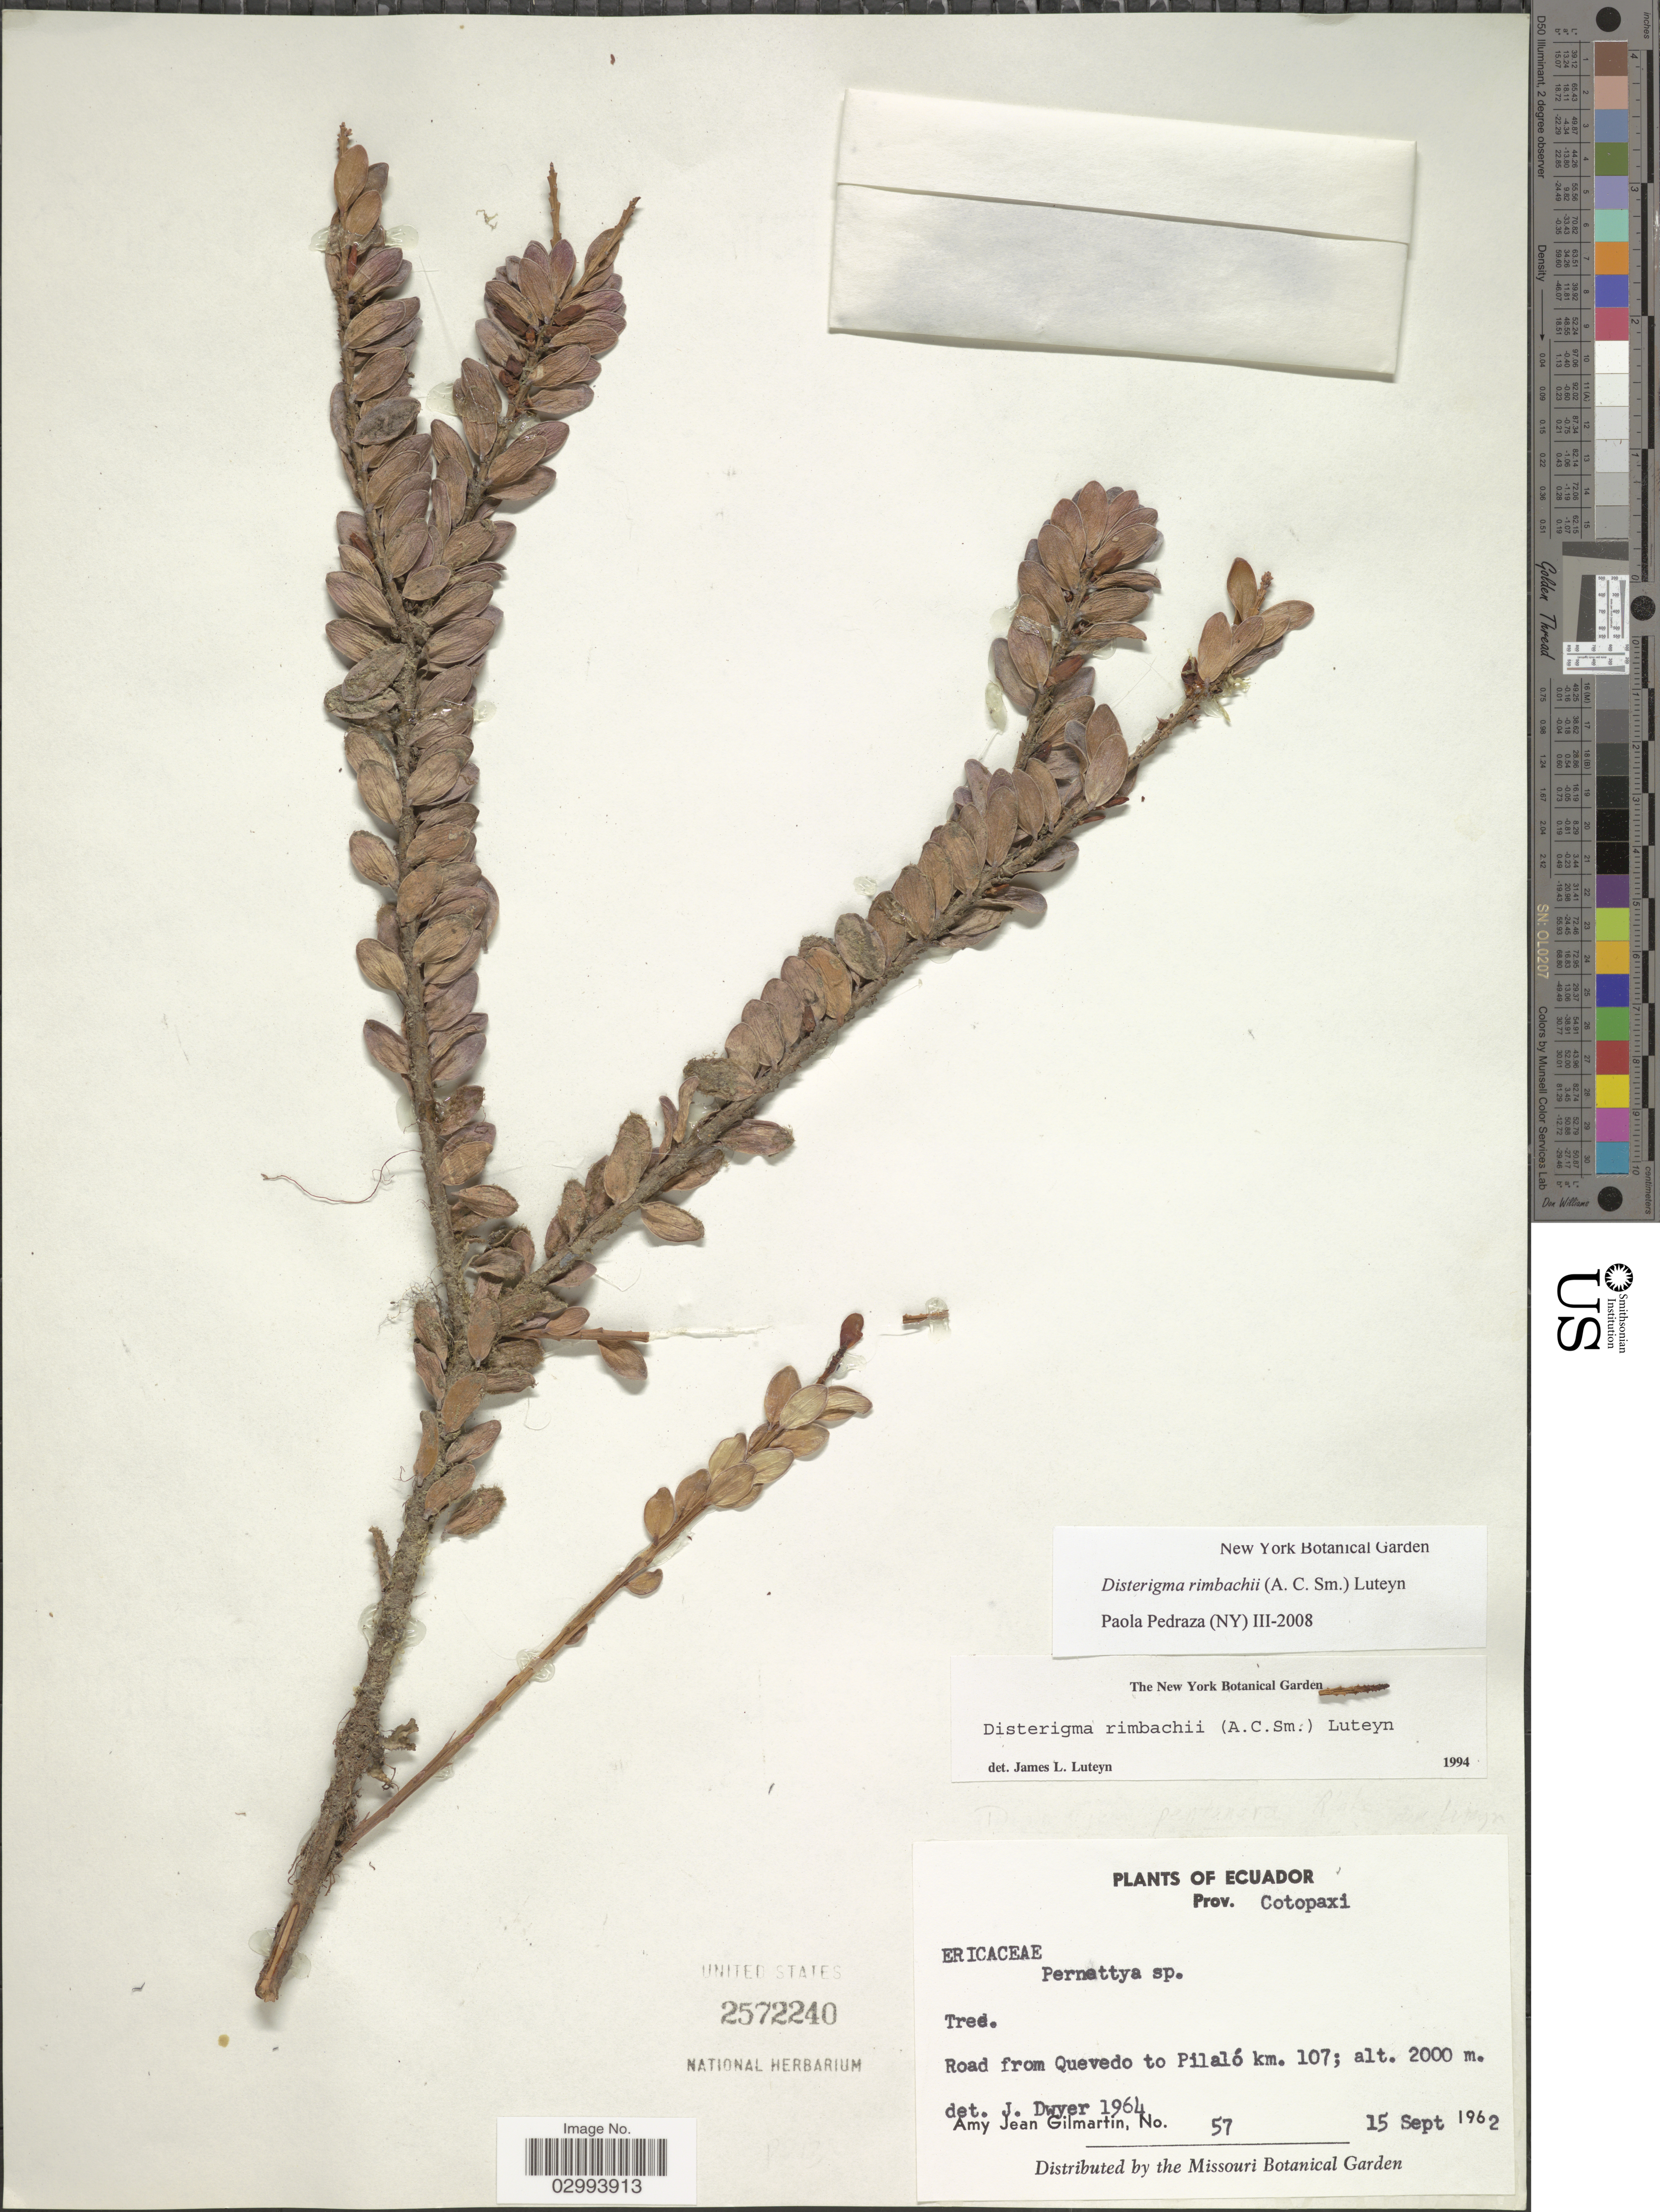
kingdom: Plantae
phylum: Tracheophyta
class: Magnoliopsida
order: Ericales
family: Ericaceae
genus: Disterigma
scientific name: Disterigma rimbachii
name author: (A.C. Sm.) Luteyn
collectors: A. J. Gilmartin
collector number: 57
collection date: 1962-09-15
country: Ecuador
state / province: Cotopaxi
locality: Prov. Cotopaxi. Road from Quevedo to Pilaló km. 107.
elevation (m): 2000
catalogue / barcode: US 2572240